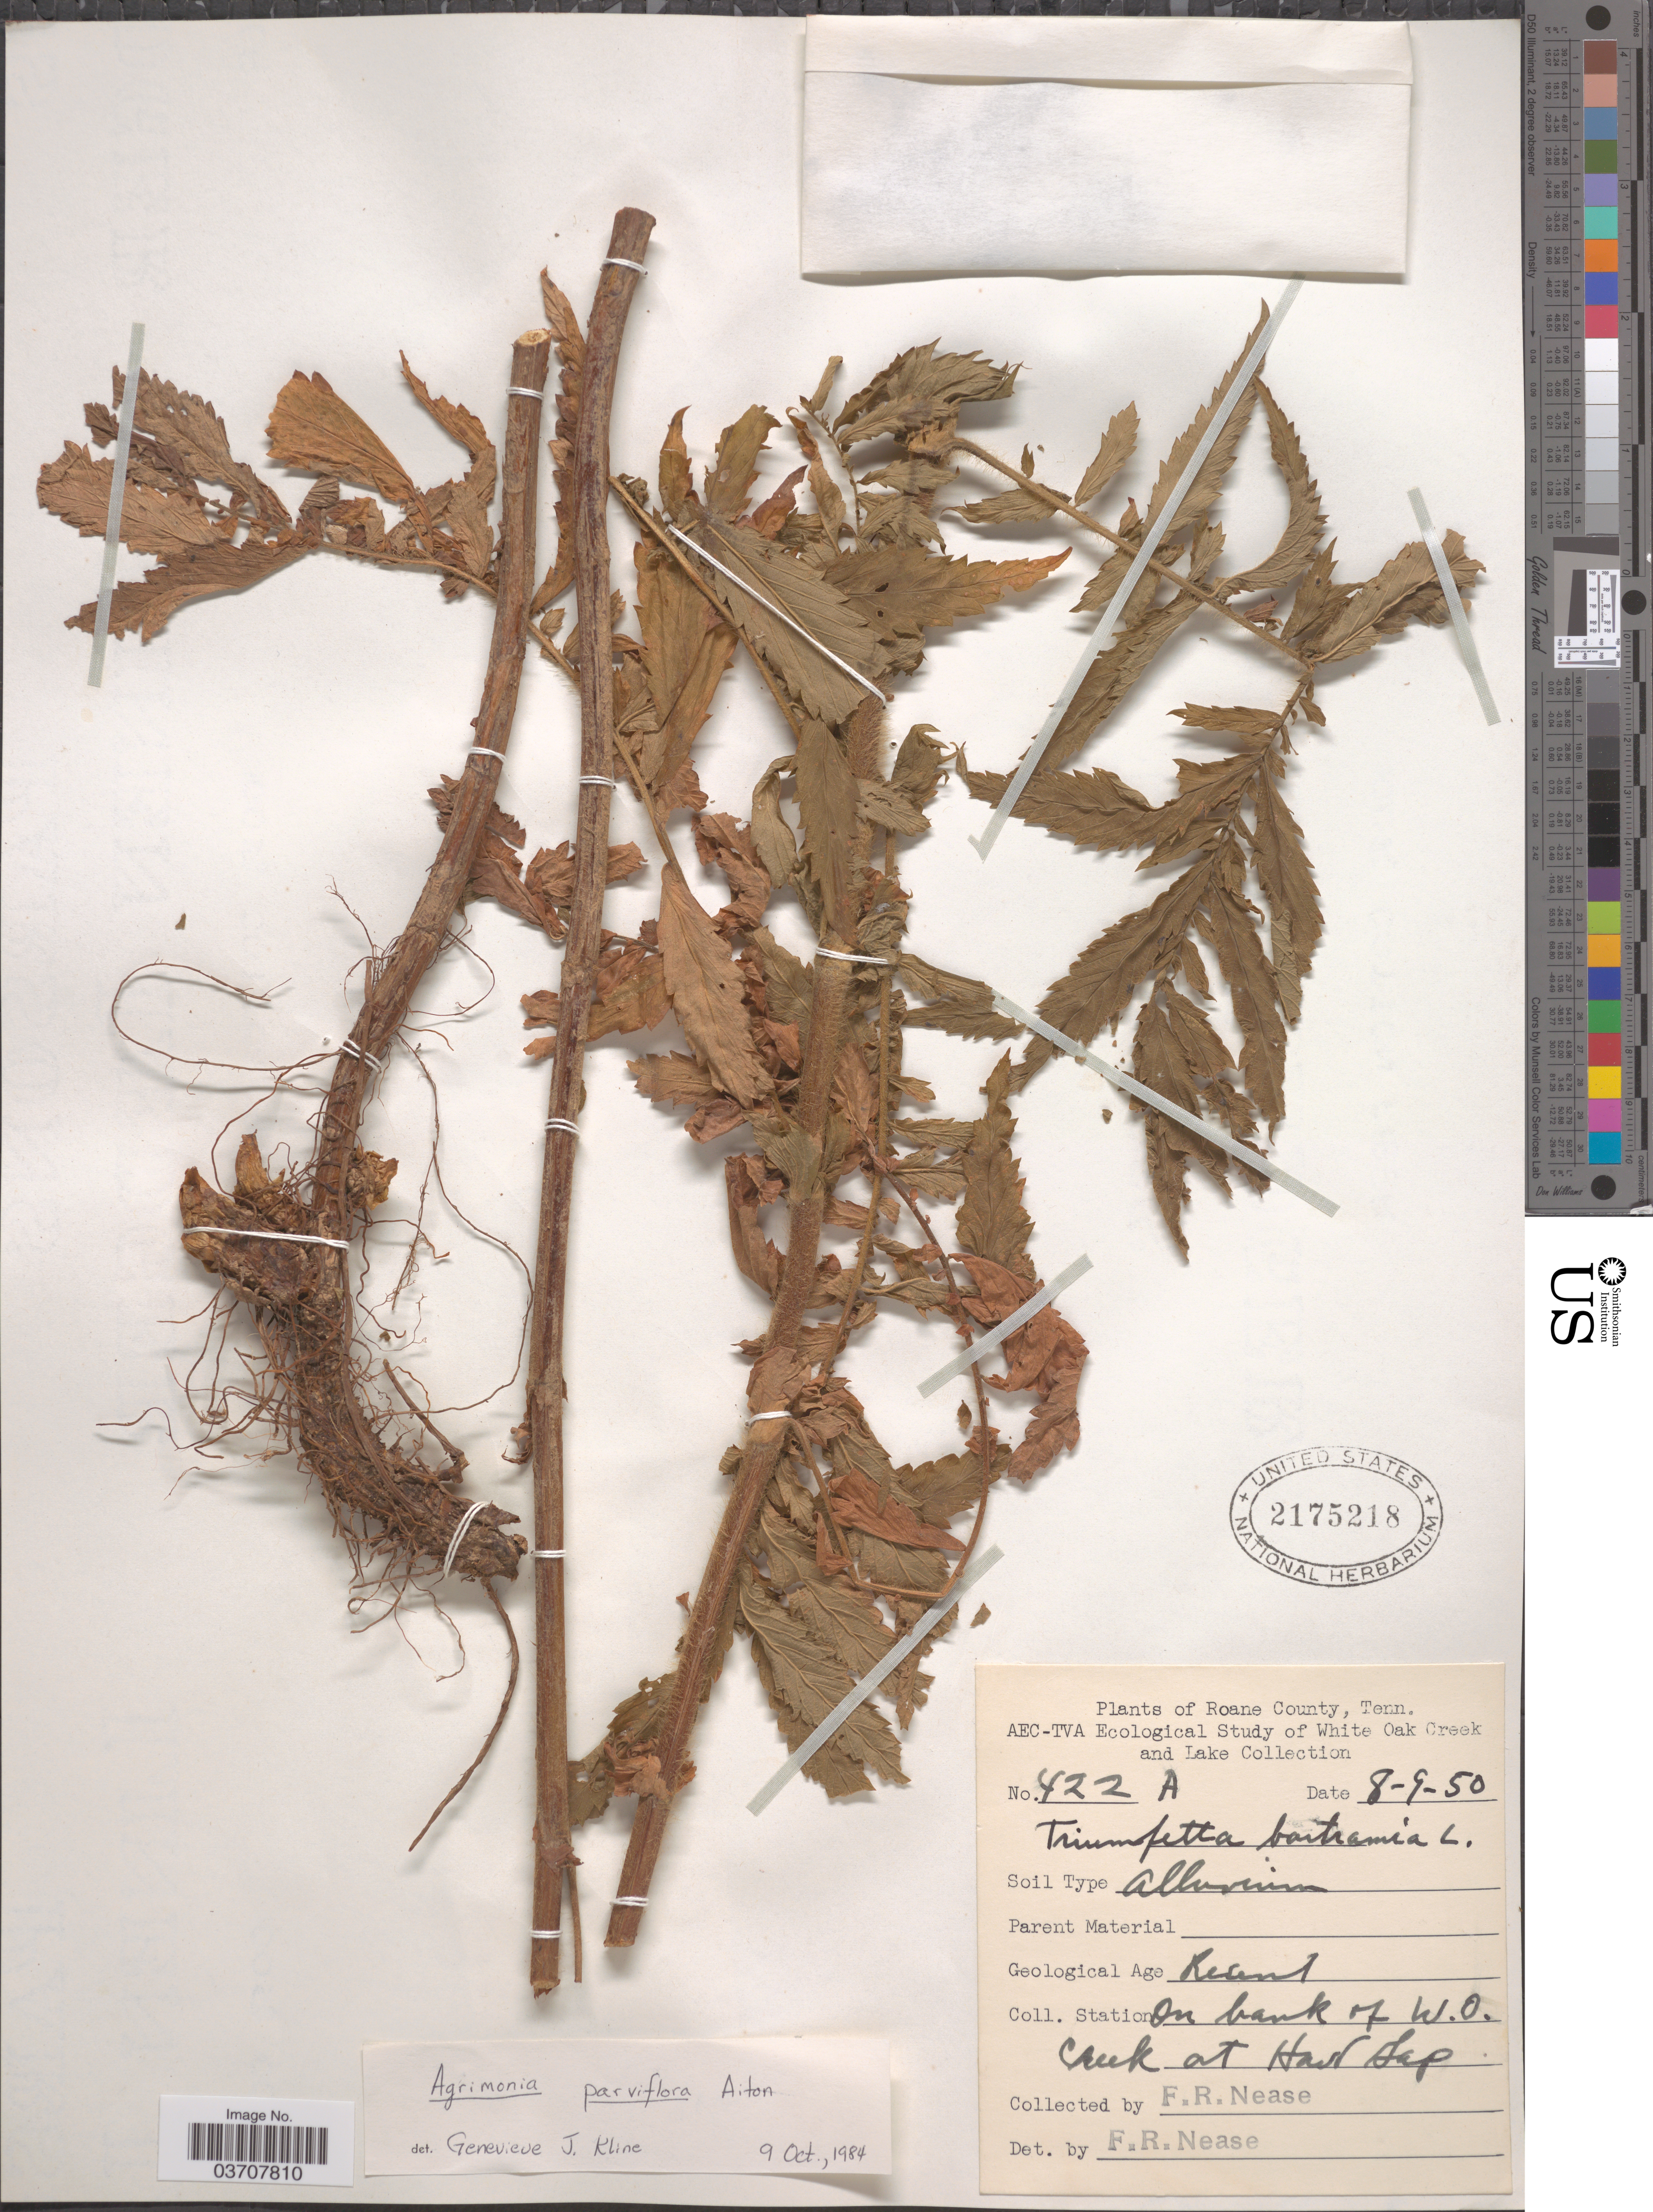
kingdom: Plantae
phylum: Tracheophyta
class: Magnoliopsida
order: Rosales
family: Rosaceae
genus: Agrimonia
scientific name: Agrimonia parviflora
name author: Aiton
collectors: F. Nease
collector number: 422A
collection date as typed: Transcribed d/m/y: 9/8/50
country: United States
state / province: Tennessee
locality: Roane County. Station on bank of W.O. Creek at Haw Gap.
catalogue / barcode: US 2175218